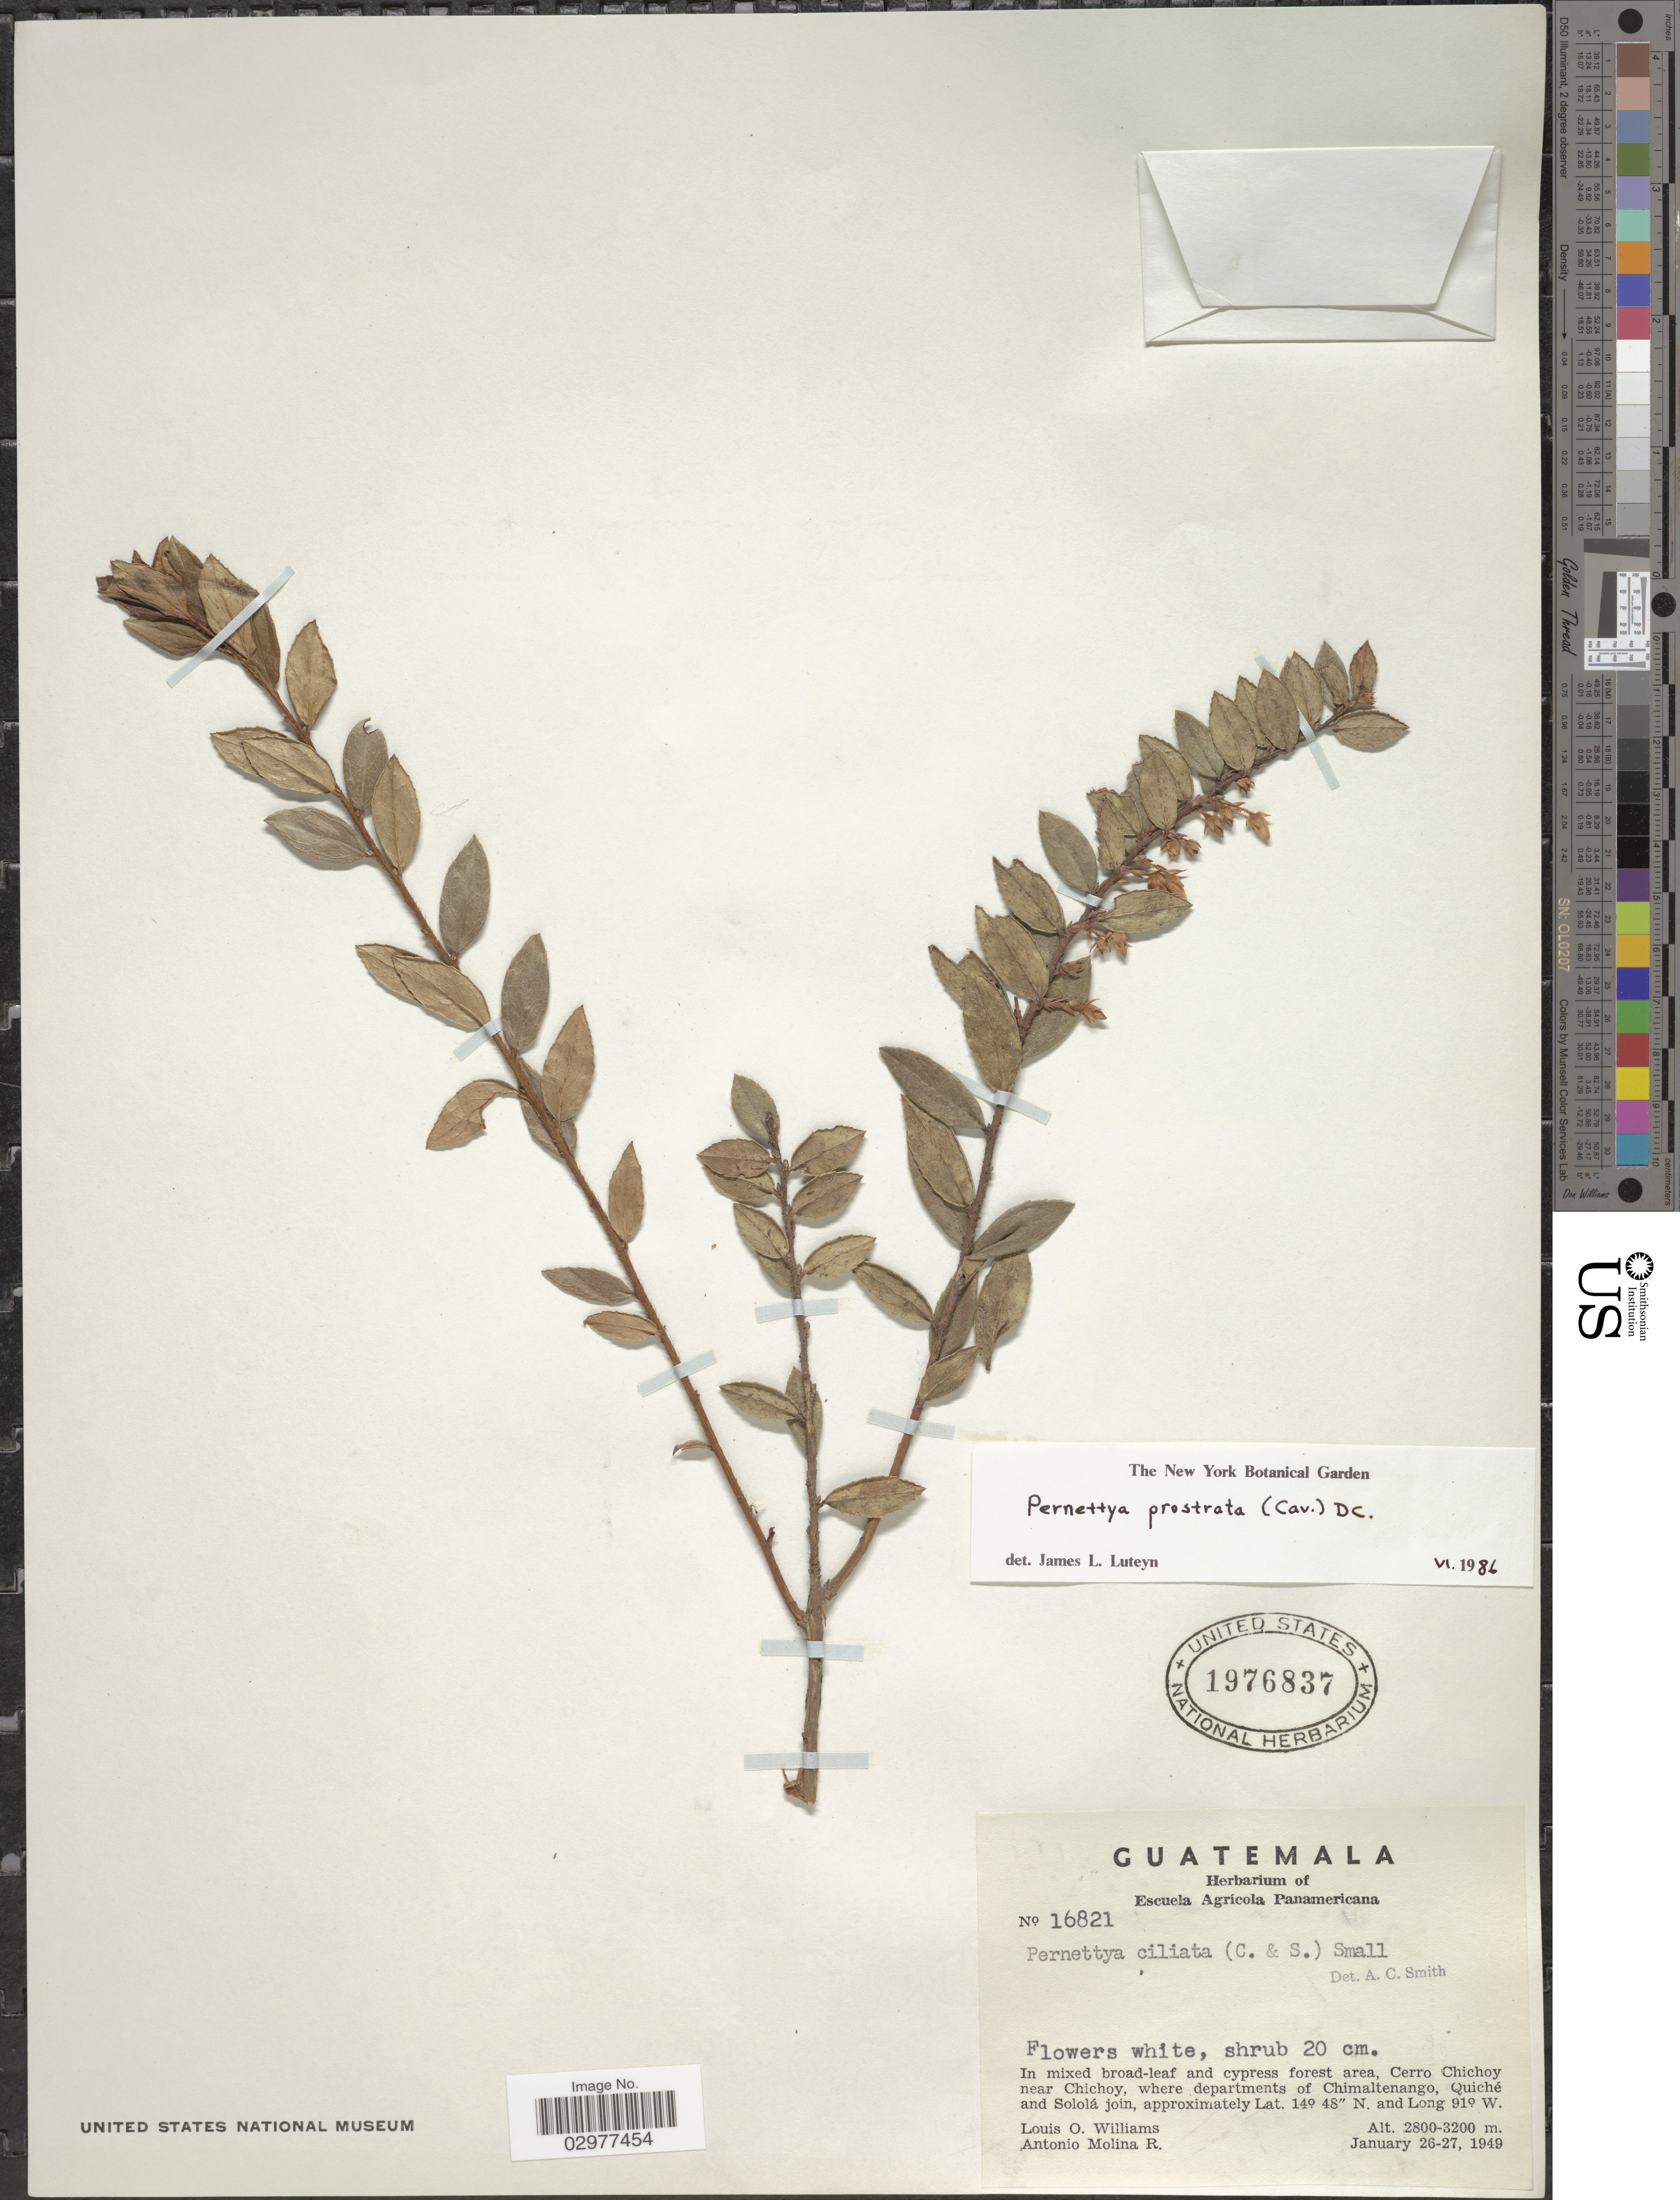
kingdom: Plantae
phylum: Tracheophyta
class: Magnoliopsida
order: Ericales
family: Ericaceae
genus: Pernettya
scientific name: Pernettya prostrata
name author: (Cav.) DC.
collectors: L. O. Williams & A. Molina R.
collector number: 16821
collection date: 1949-01-26/1949-01-27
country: Guatemala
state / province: Chimaltenango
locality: Cerro Chichoy near Chichoym where departments of Chimaltenango, Quiché and Sololá join.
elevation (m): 2800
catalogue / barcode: US 1976837